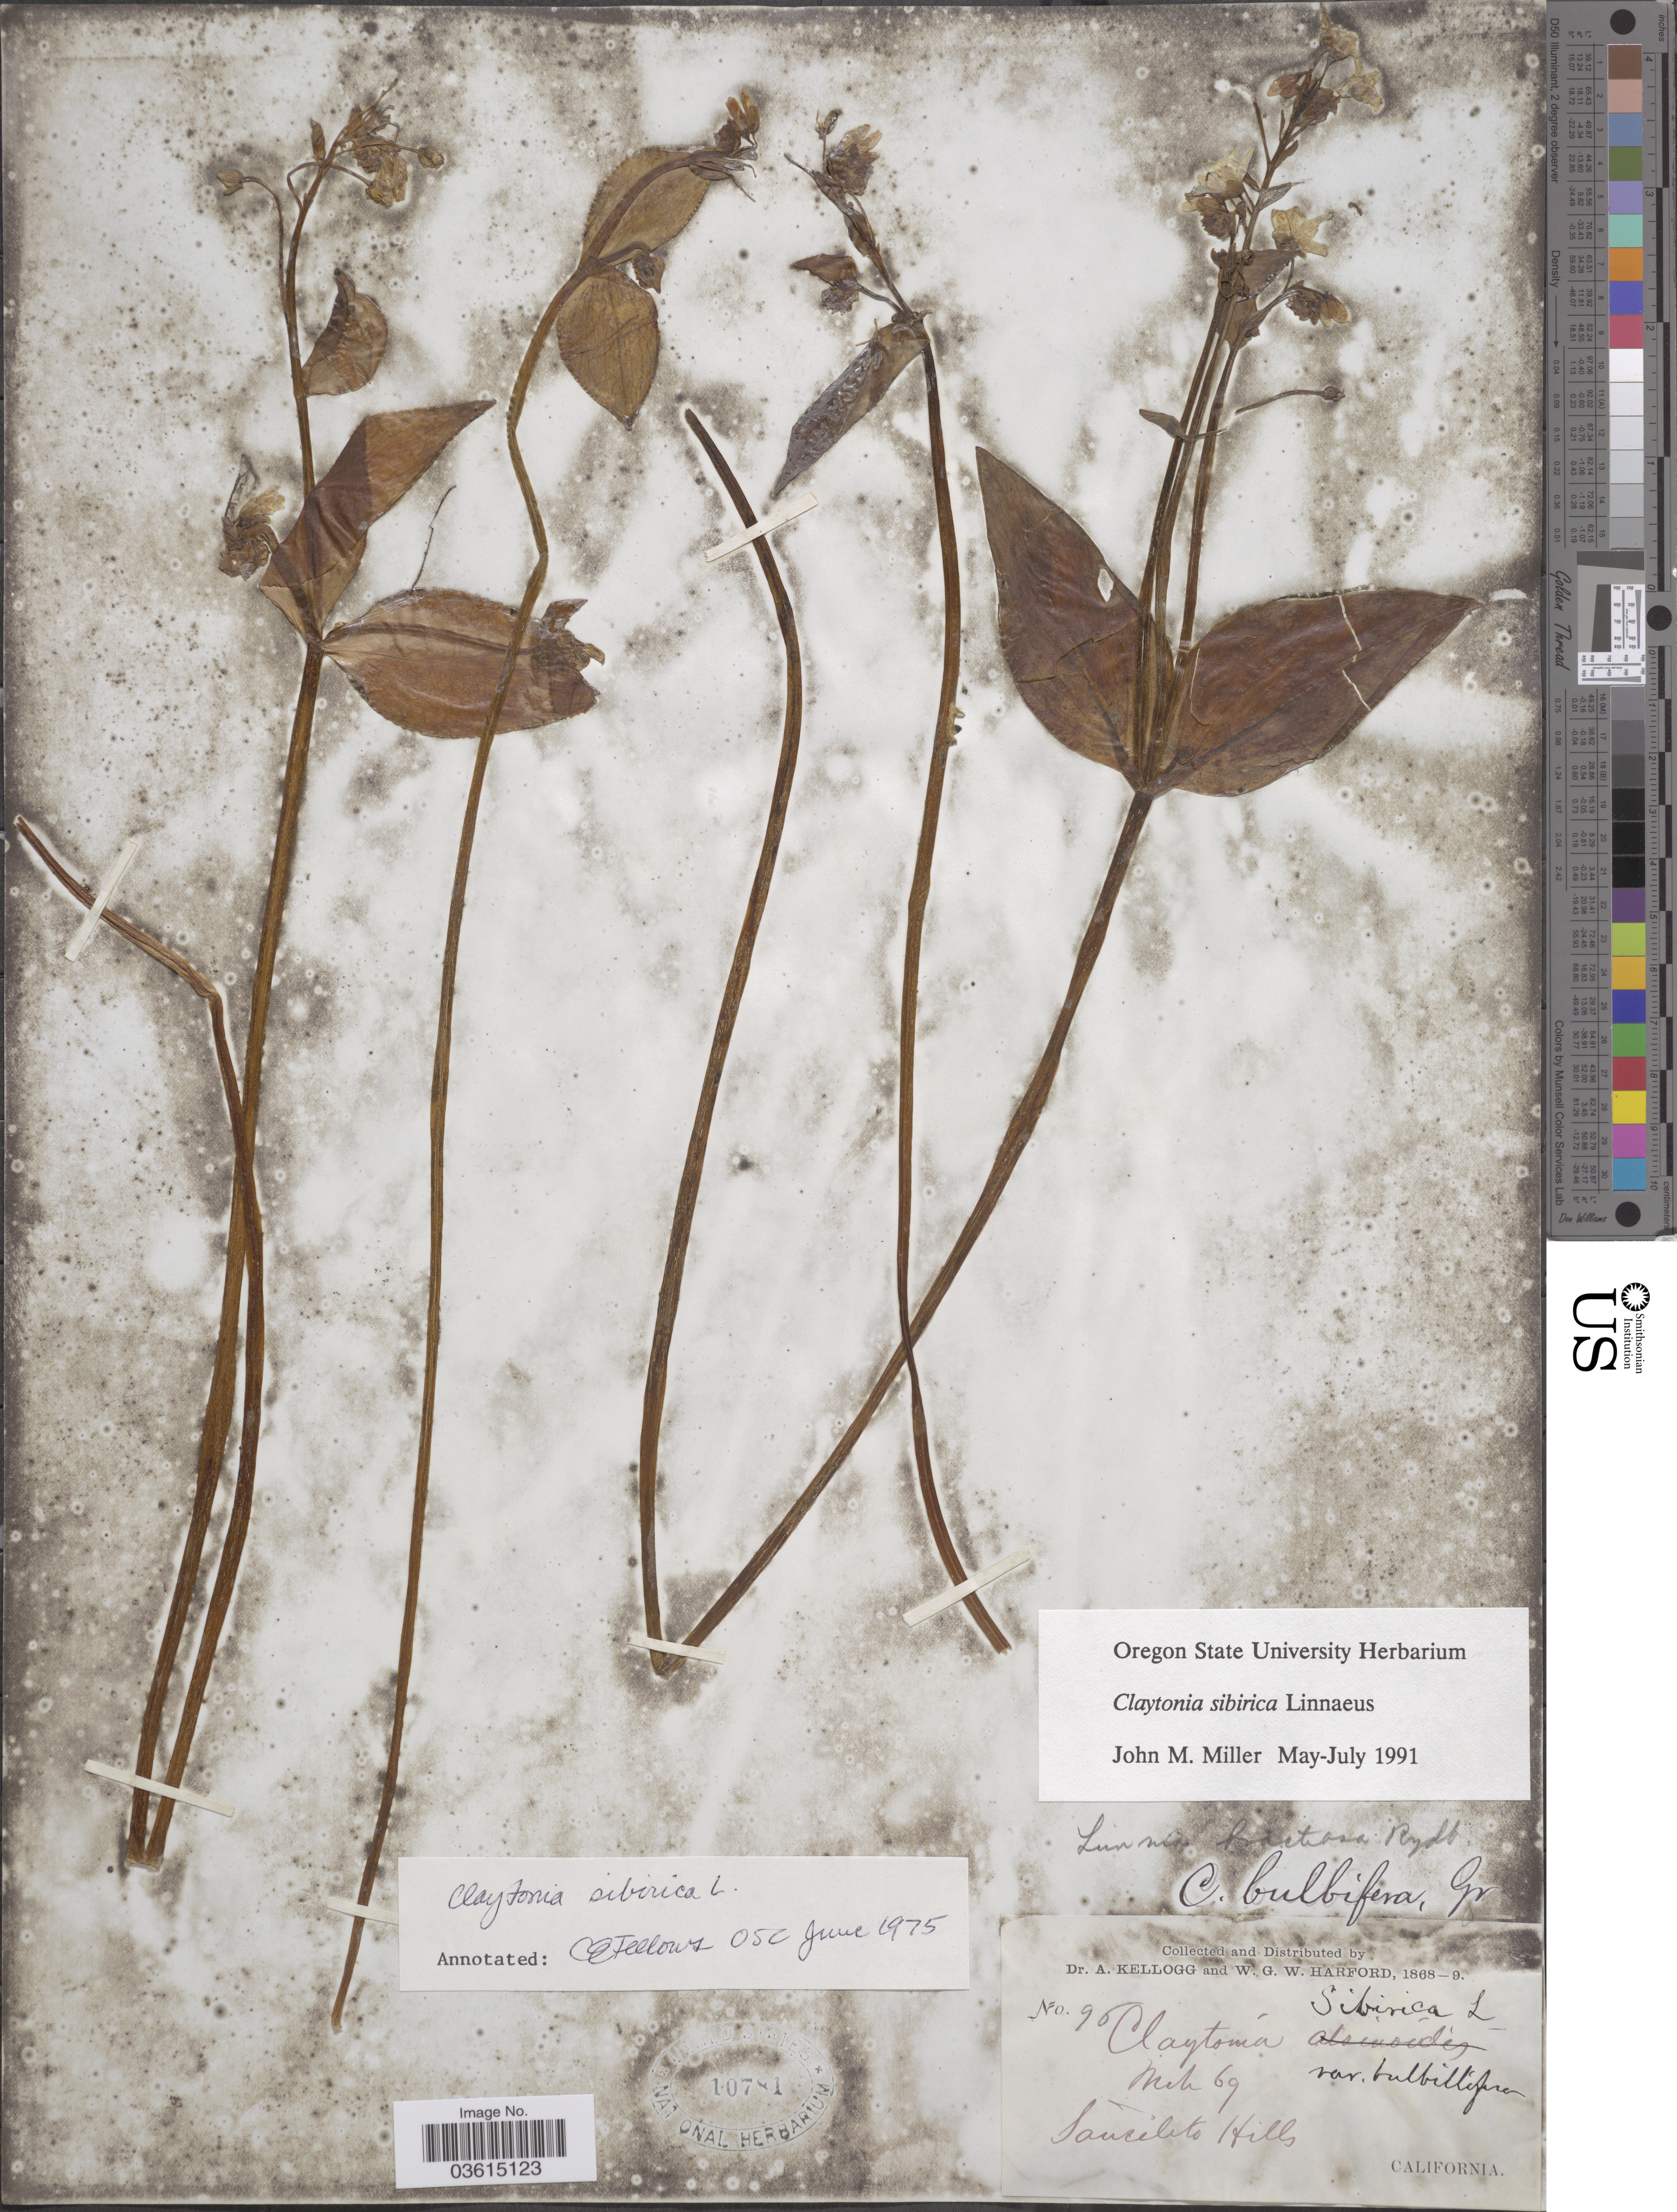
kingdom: Plantae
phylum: Tracheophyta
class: Magnoliopsida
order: Caryophyllales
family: Montiaceae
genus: Claytonia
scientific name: Claytonia sibirica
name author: L.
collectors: A. Kellogg & W. G. W. Harford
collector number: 96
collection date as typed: Transcribed d/m/y: /3/69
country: United States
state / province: California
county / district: Marin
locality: Saucilito Hills.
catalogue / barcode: US 10781